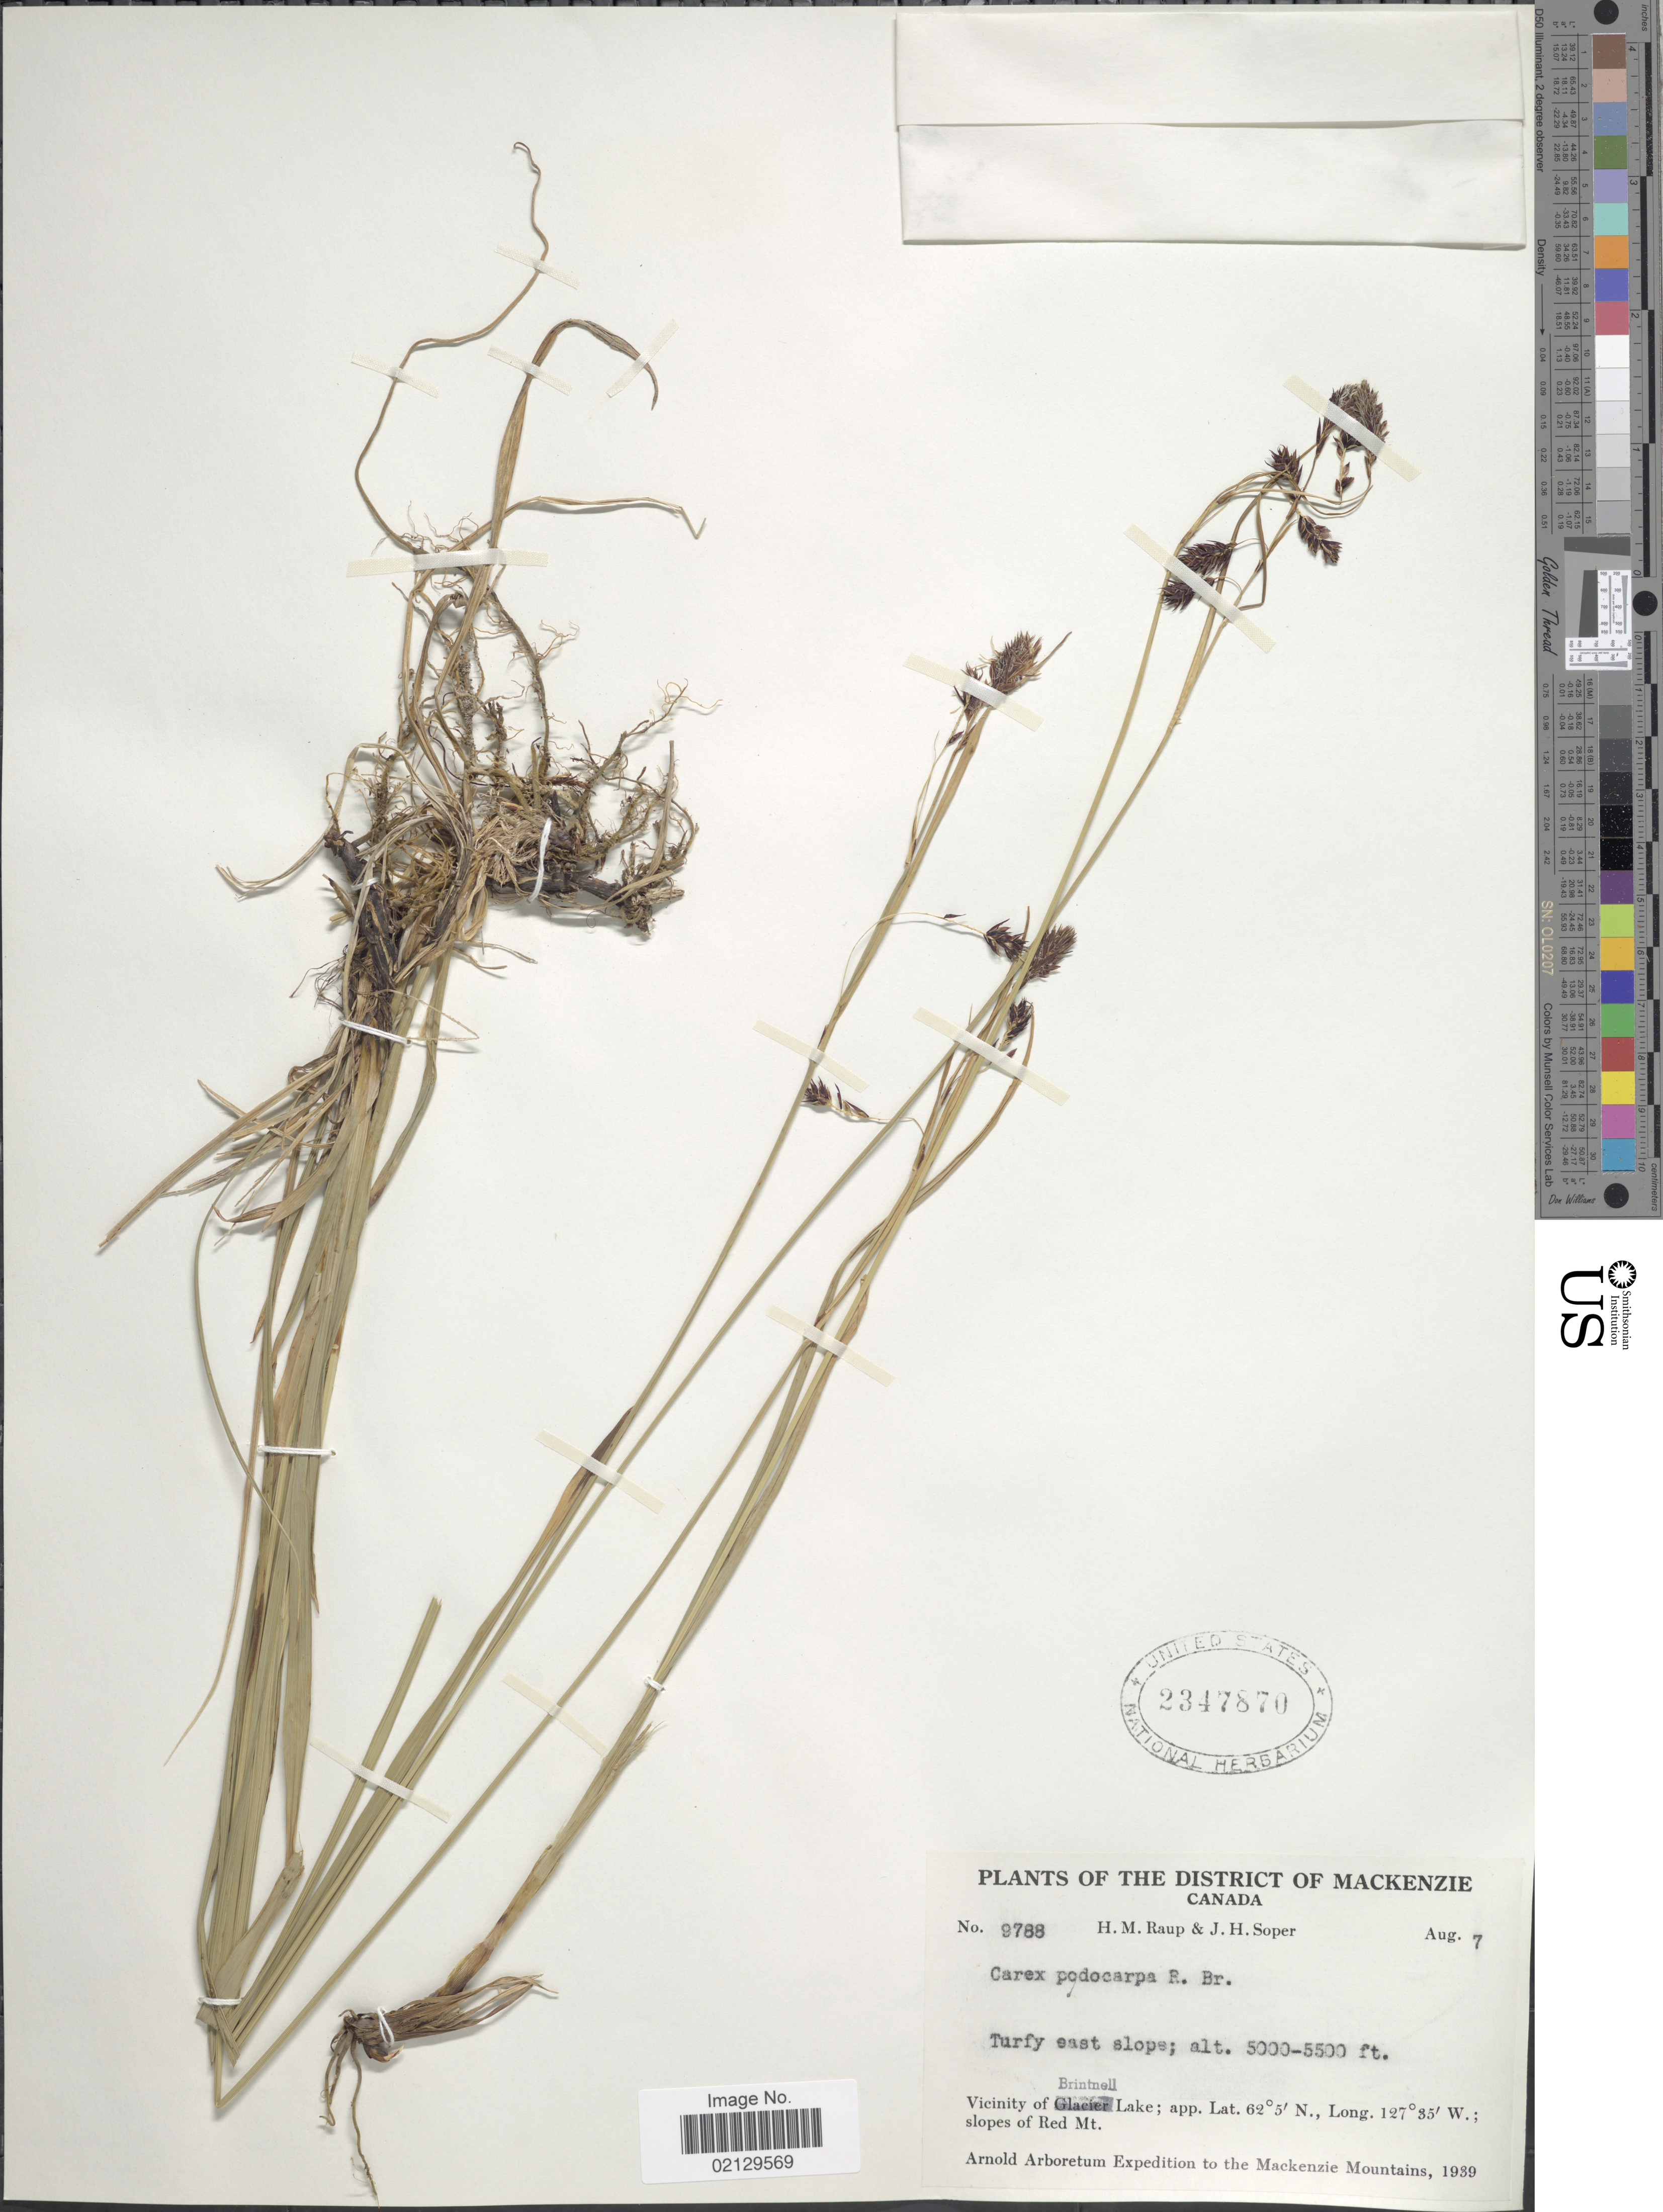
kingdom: Plantae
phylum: Tracheophyta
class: Liliopsida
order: Poales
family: Cyperaceae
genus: Carex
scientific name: Carex podocarpa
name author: R. Br.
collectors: H. Raup & J. H. Soper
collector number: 9788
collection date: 1939-08-07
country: Canada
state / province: British Columbia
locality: The District of Mackenzie, Canada, Vicinity of Brintnell Lake, slopes of Red Mt.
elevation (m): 1524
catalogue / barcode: US 2347870